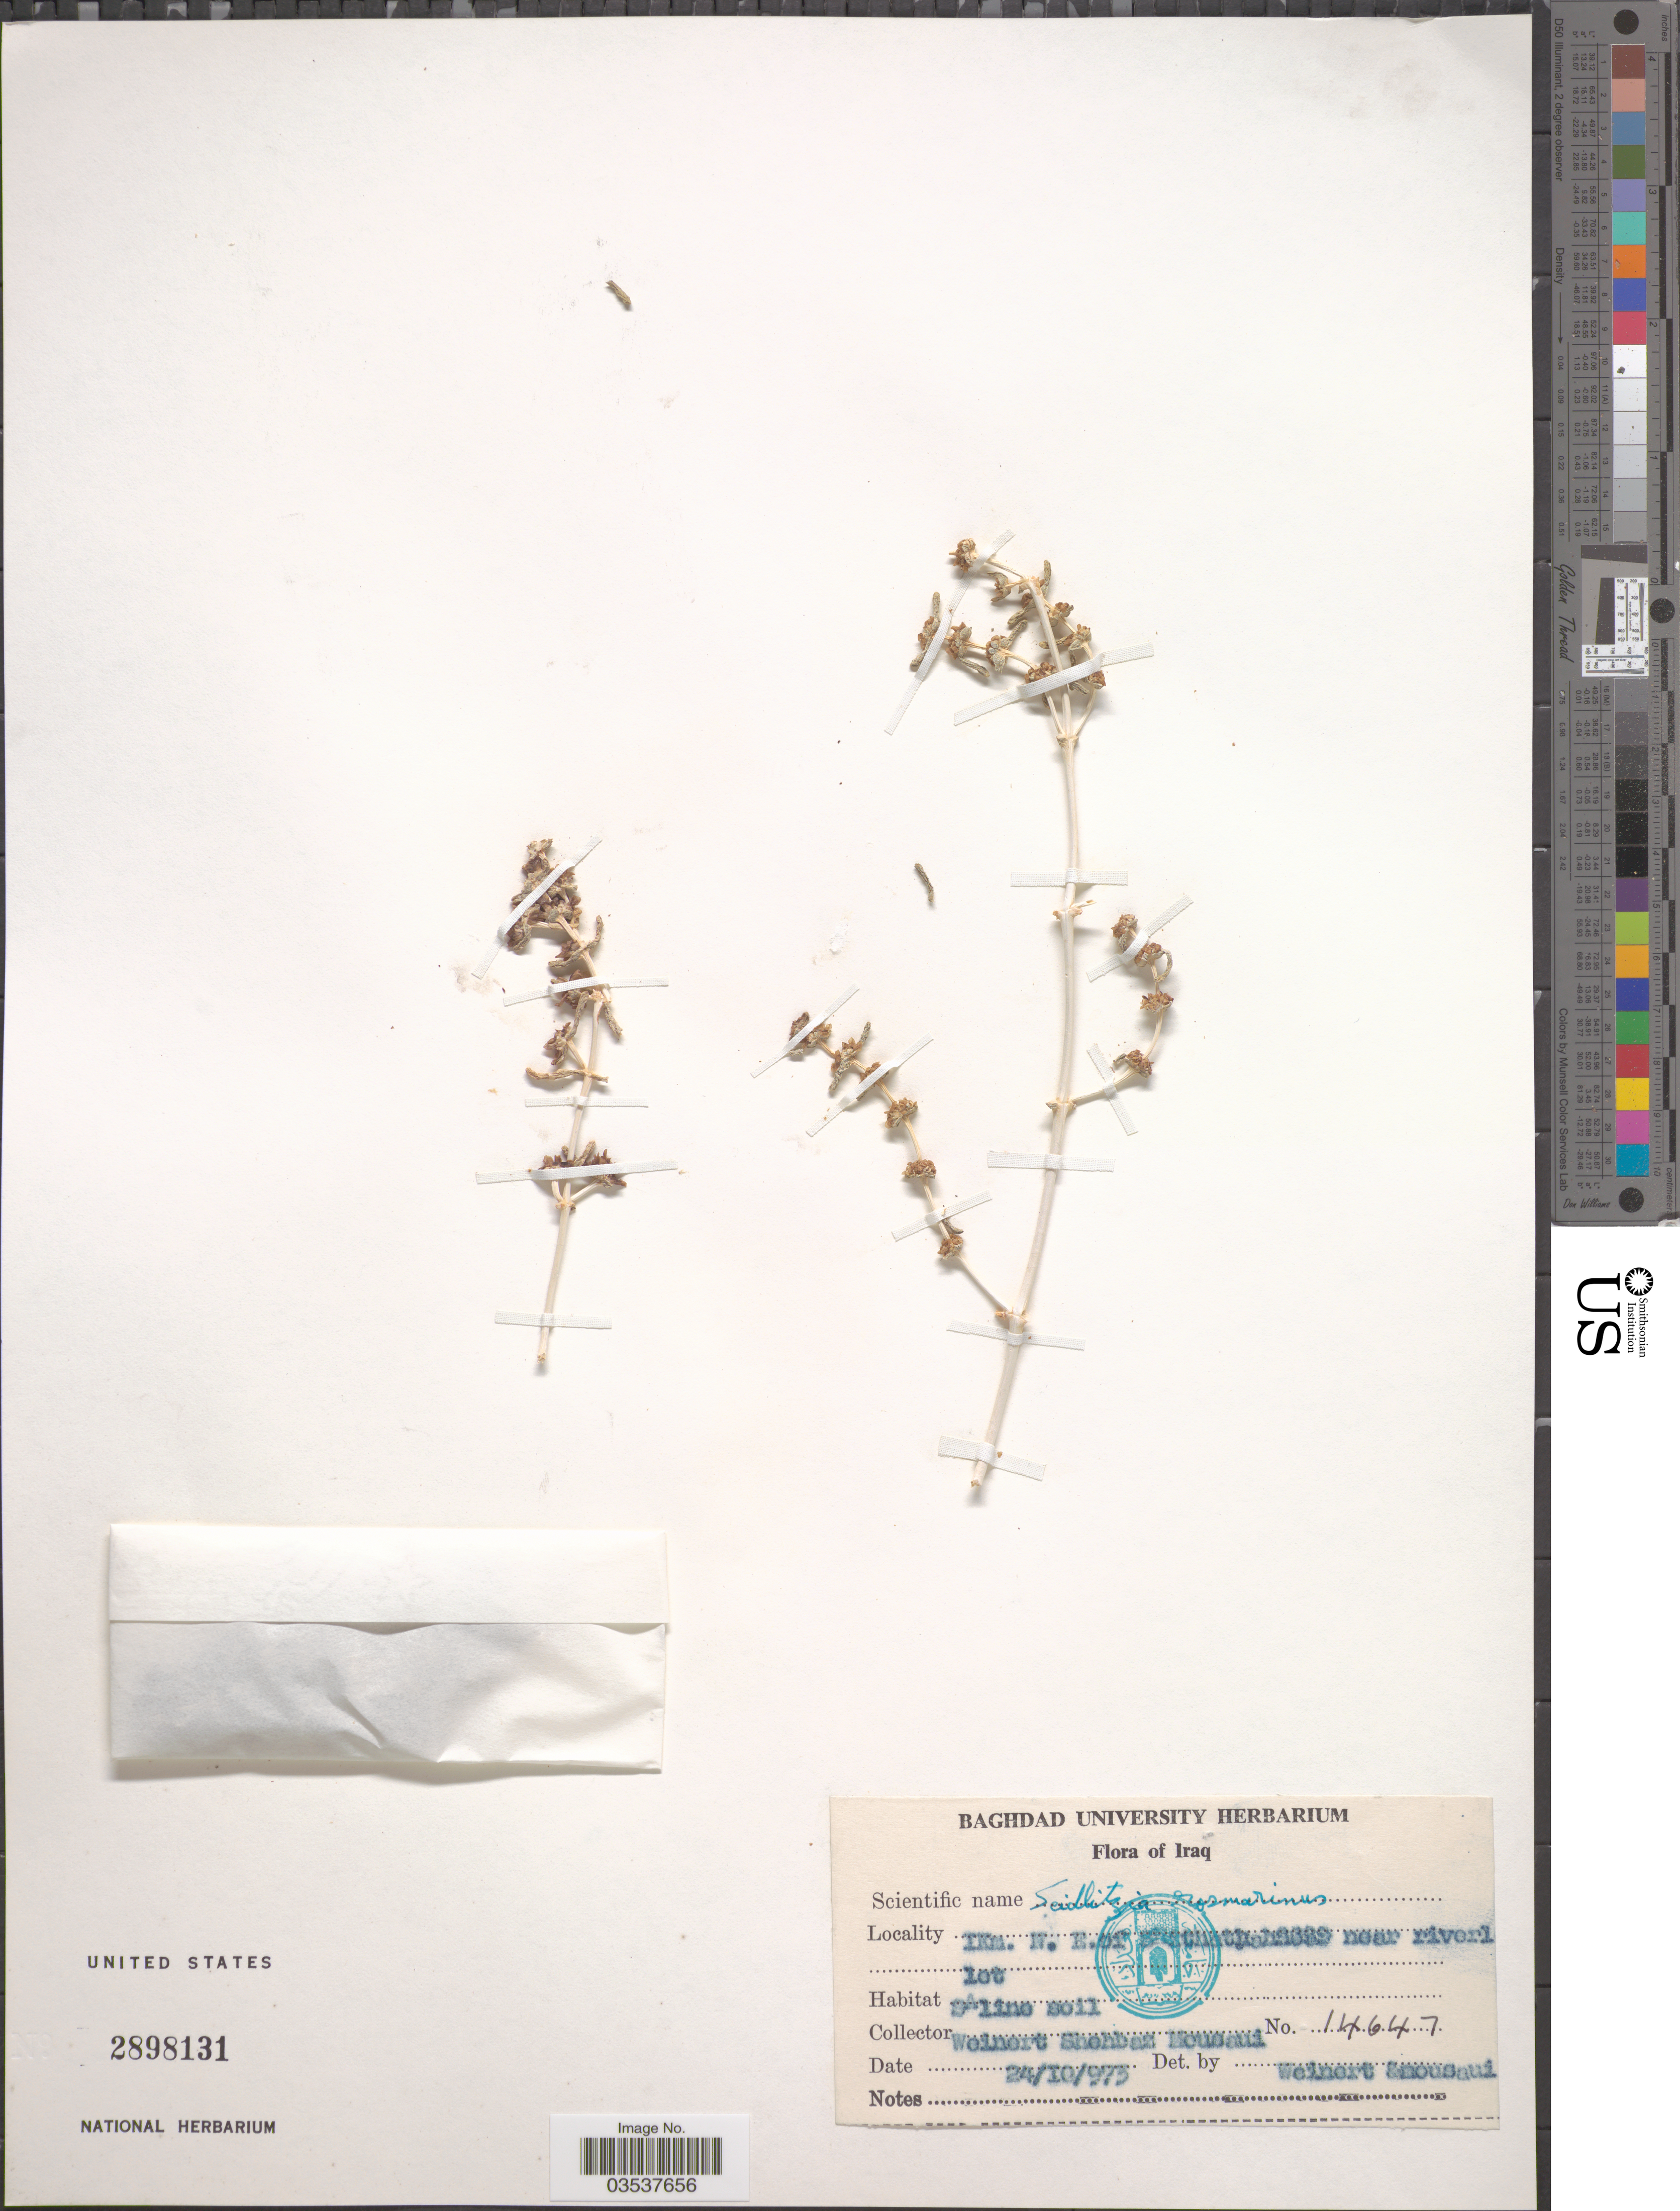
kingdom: Plantae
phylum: Tracheophyta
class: Magnoliopsida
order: Caryophyllales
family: Amaranthaceae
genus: Soda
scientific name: Soda rosmarinus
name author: (Bunge ex Boiss.) Akhani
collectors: Weinert, --, Shehbaz & Mousaui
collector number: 14647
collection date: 1975-10-24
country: Iraq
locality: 1Km. N. E. of [illegible text] near riverl lot.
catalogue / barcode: US 2898131